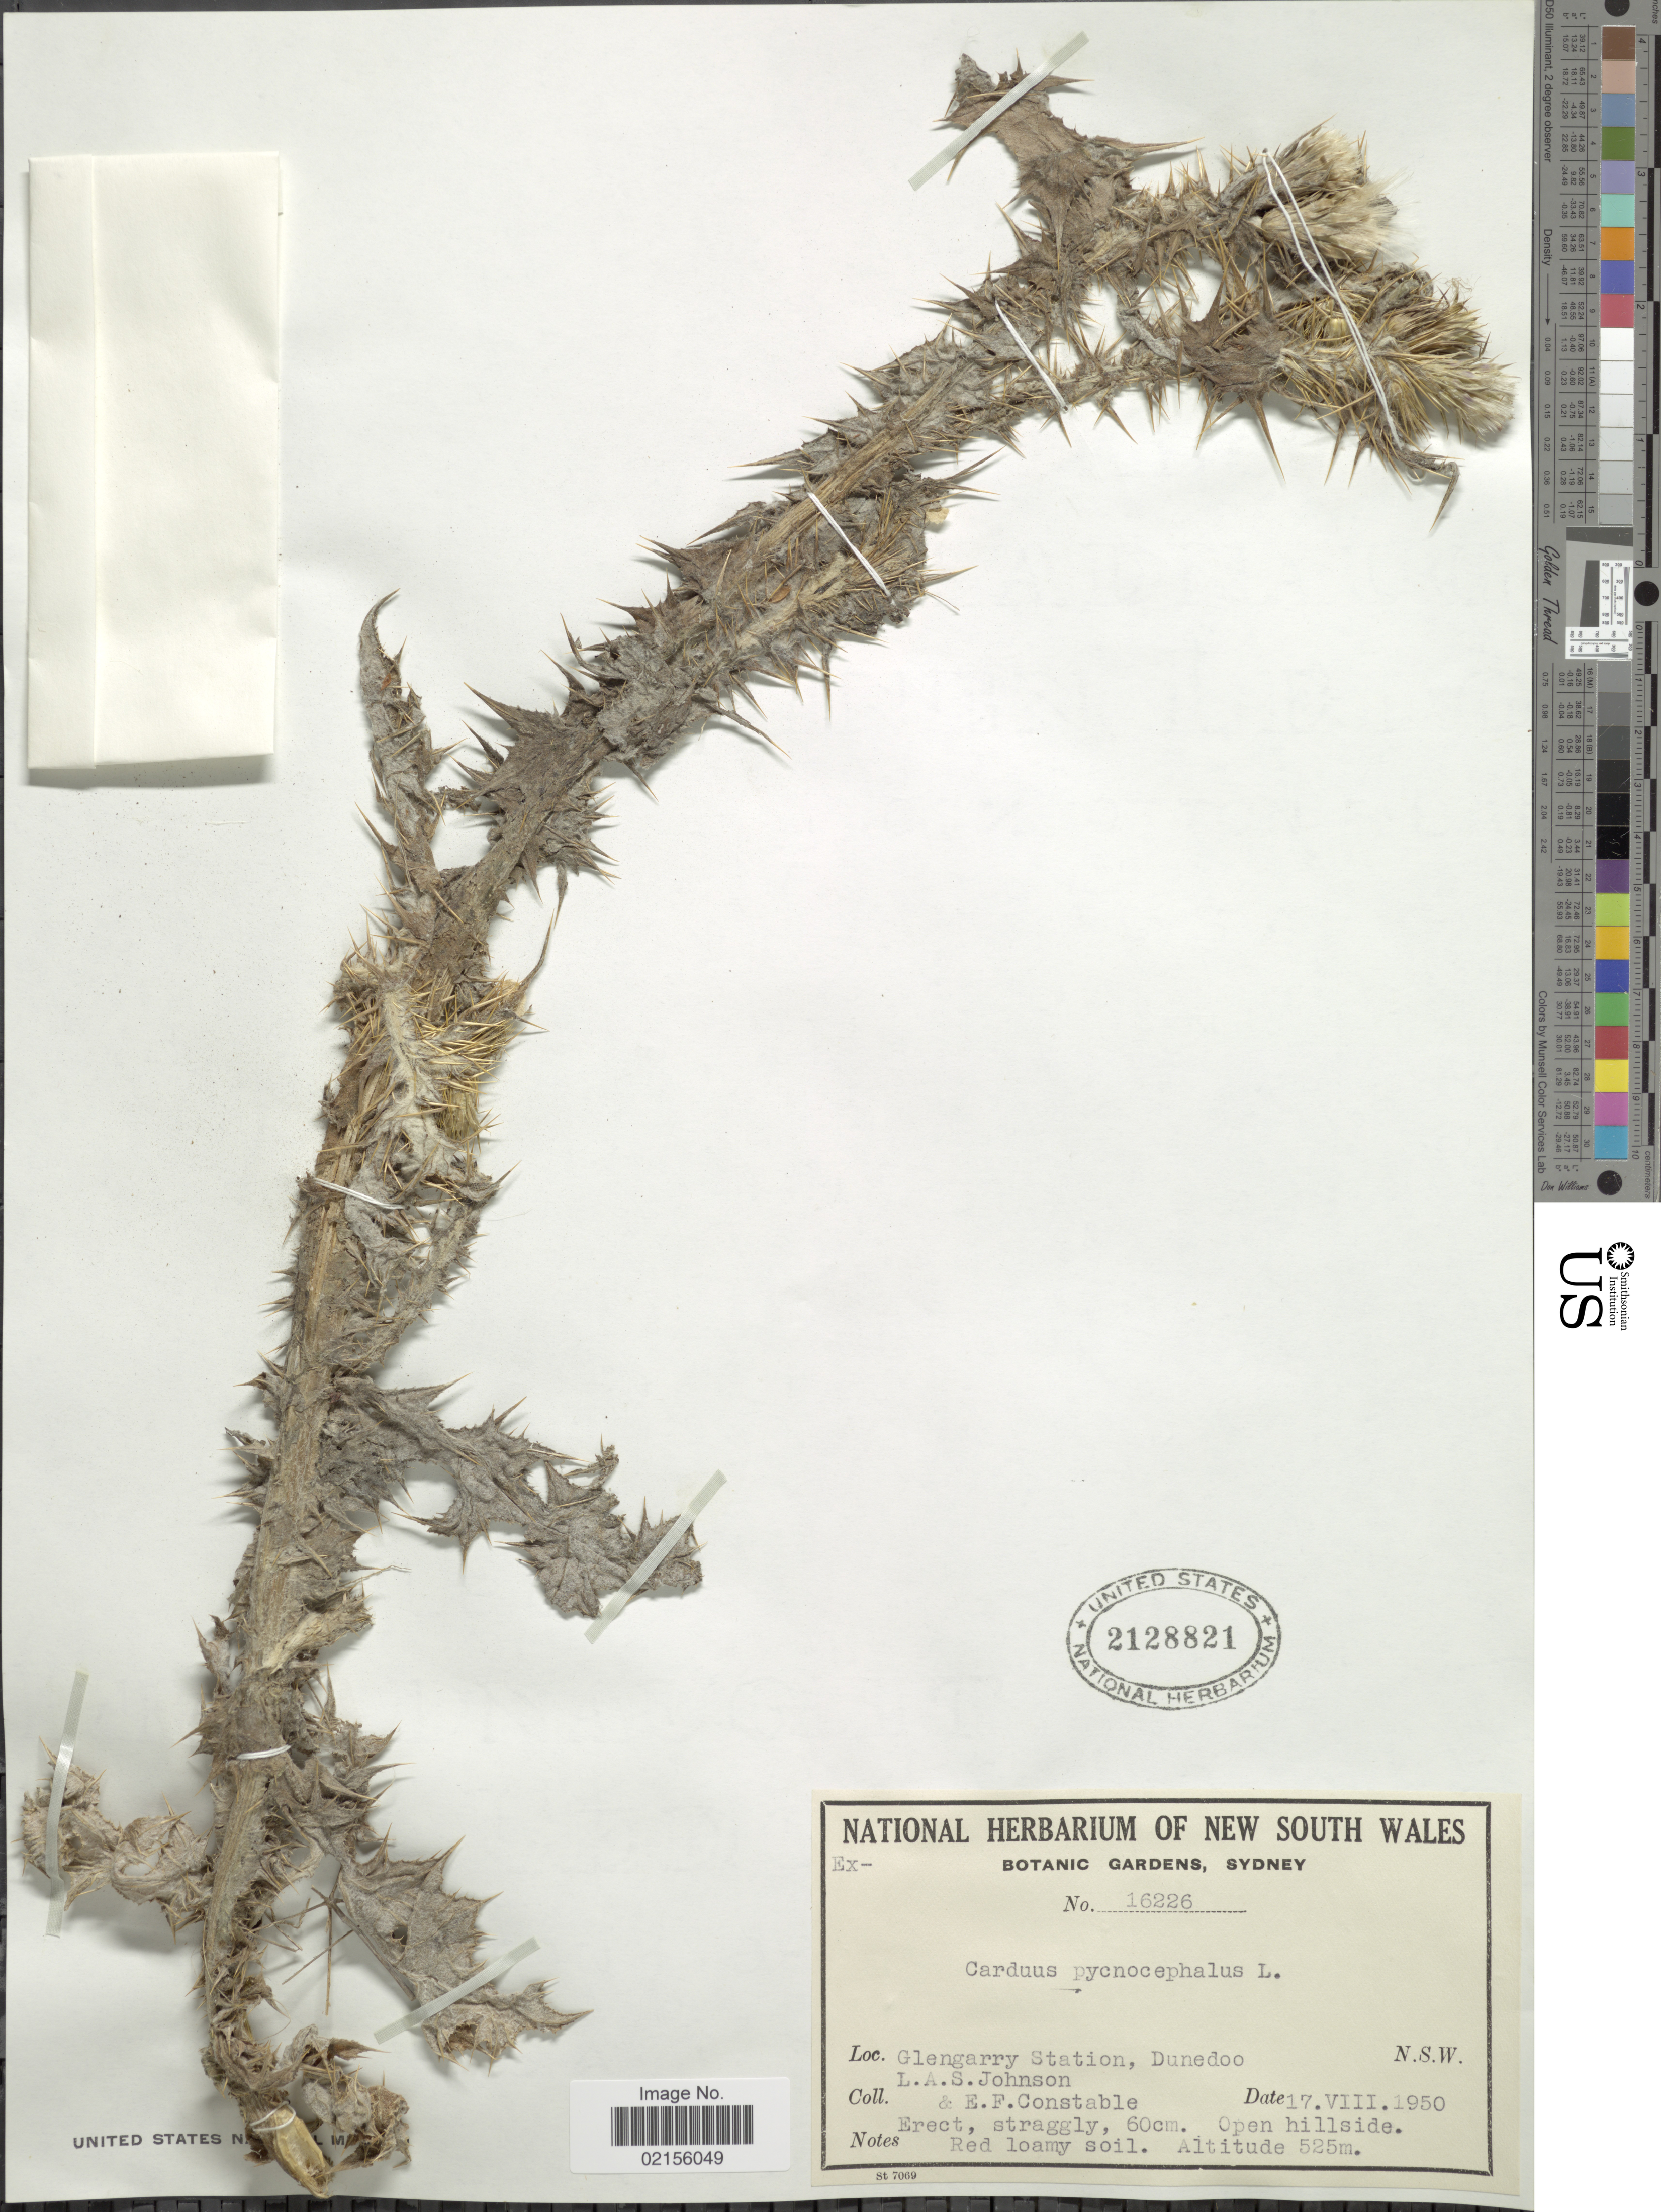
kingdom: Plantae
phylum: Tracheophyta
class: Magnoliopsida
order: Asterales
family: Asteraceae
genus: Carduus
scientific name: Carduus pycnocephalus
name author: L.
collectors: L. A. S. Johnson & E. F. Constable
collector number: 16226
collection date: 1950-08-17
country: Australia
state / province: New South Wales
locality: Glengarry Station, Dunedoo, Open hillside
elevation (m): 525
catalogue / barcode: US 2128821